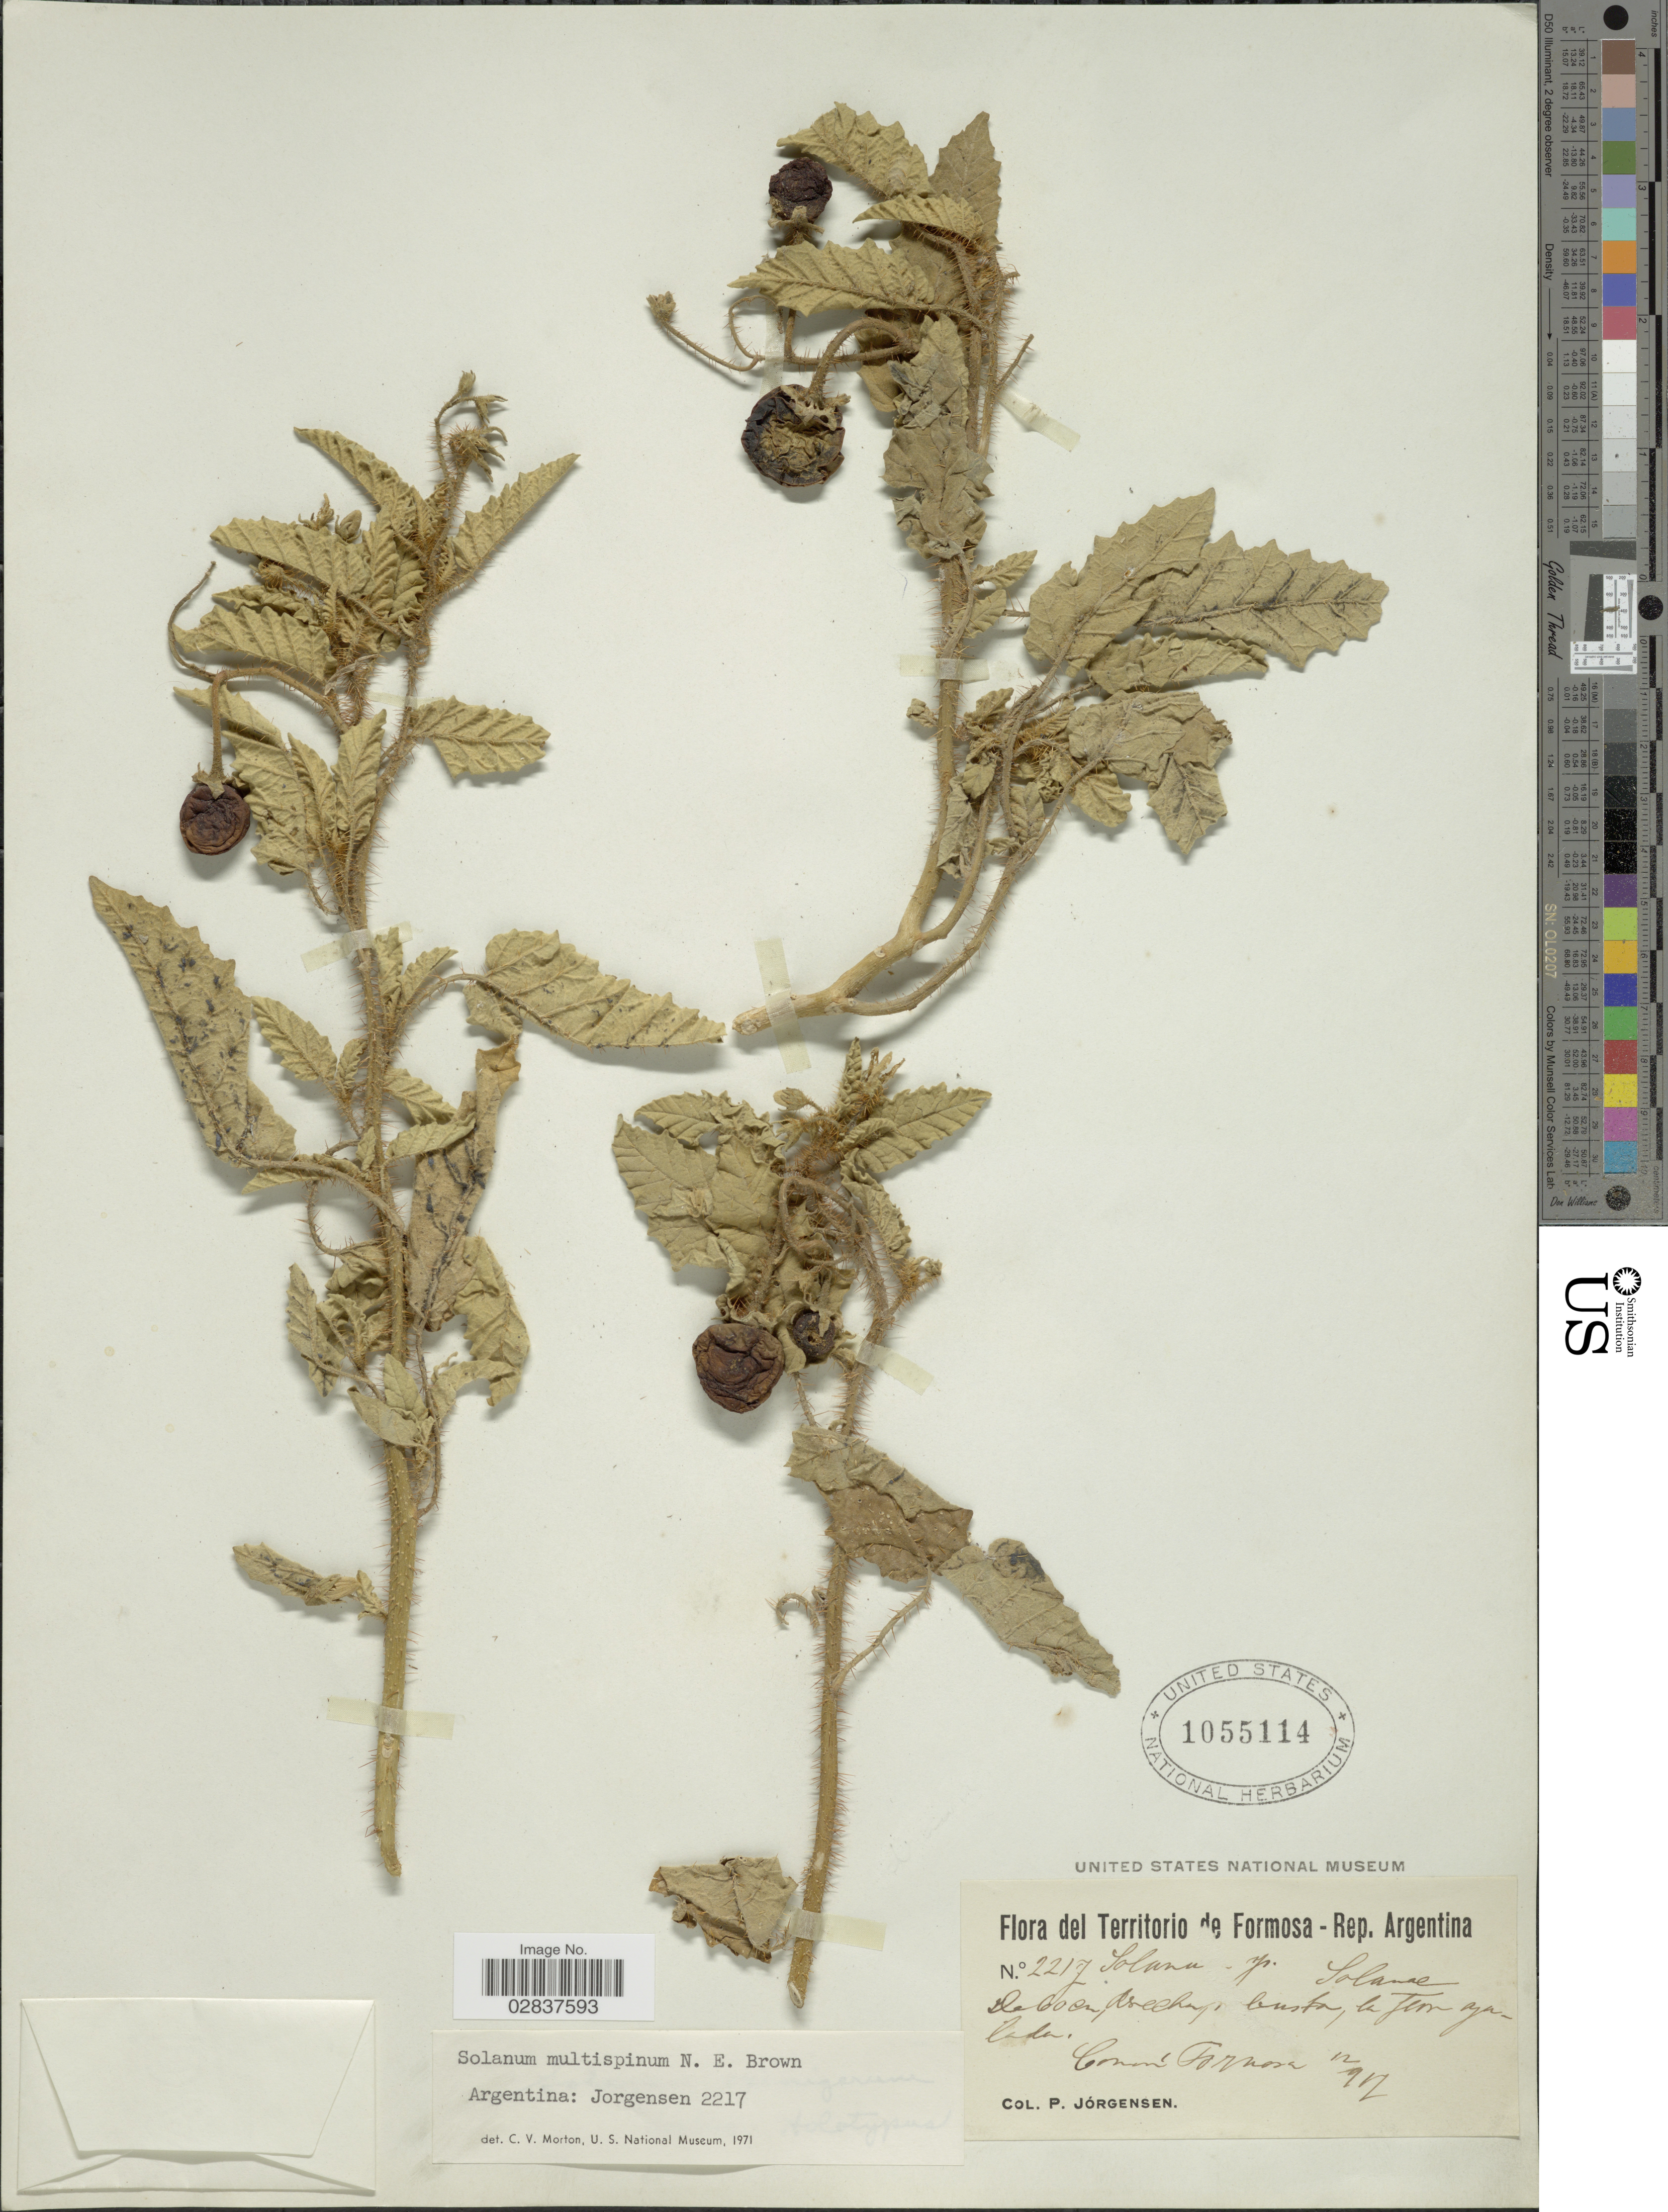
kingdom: Plantae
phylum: Tracheophyta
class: Magnoliopsida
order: Solanales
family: Solanaceae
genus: Solanum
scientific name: Solanum multispinum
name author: N.E. Br.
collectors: P. Jörgensen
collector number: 2217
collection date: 1917-12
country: Argentina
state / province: Formosa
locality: Formosa.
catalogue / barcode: US 1055114